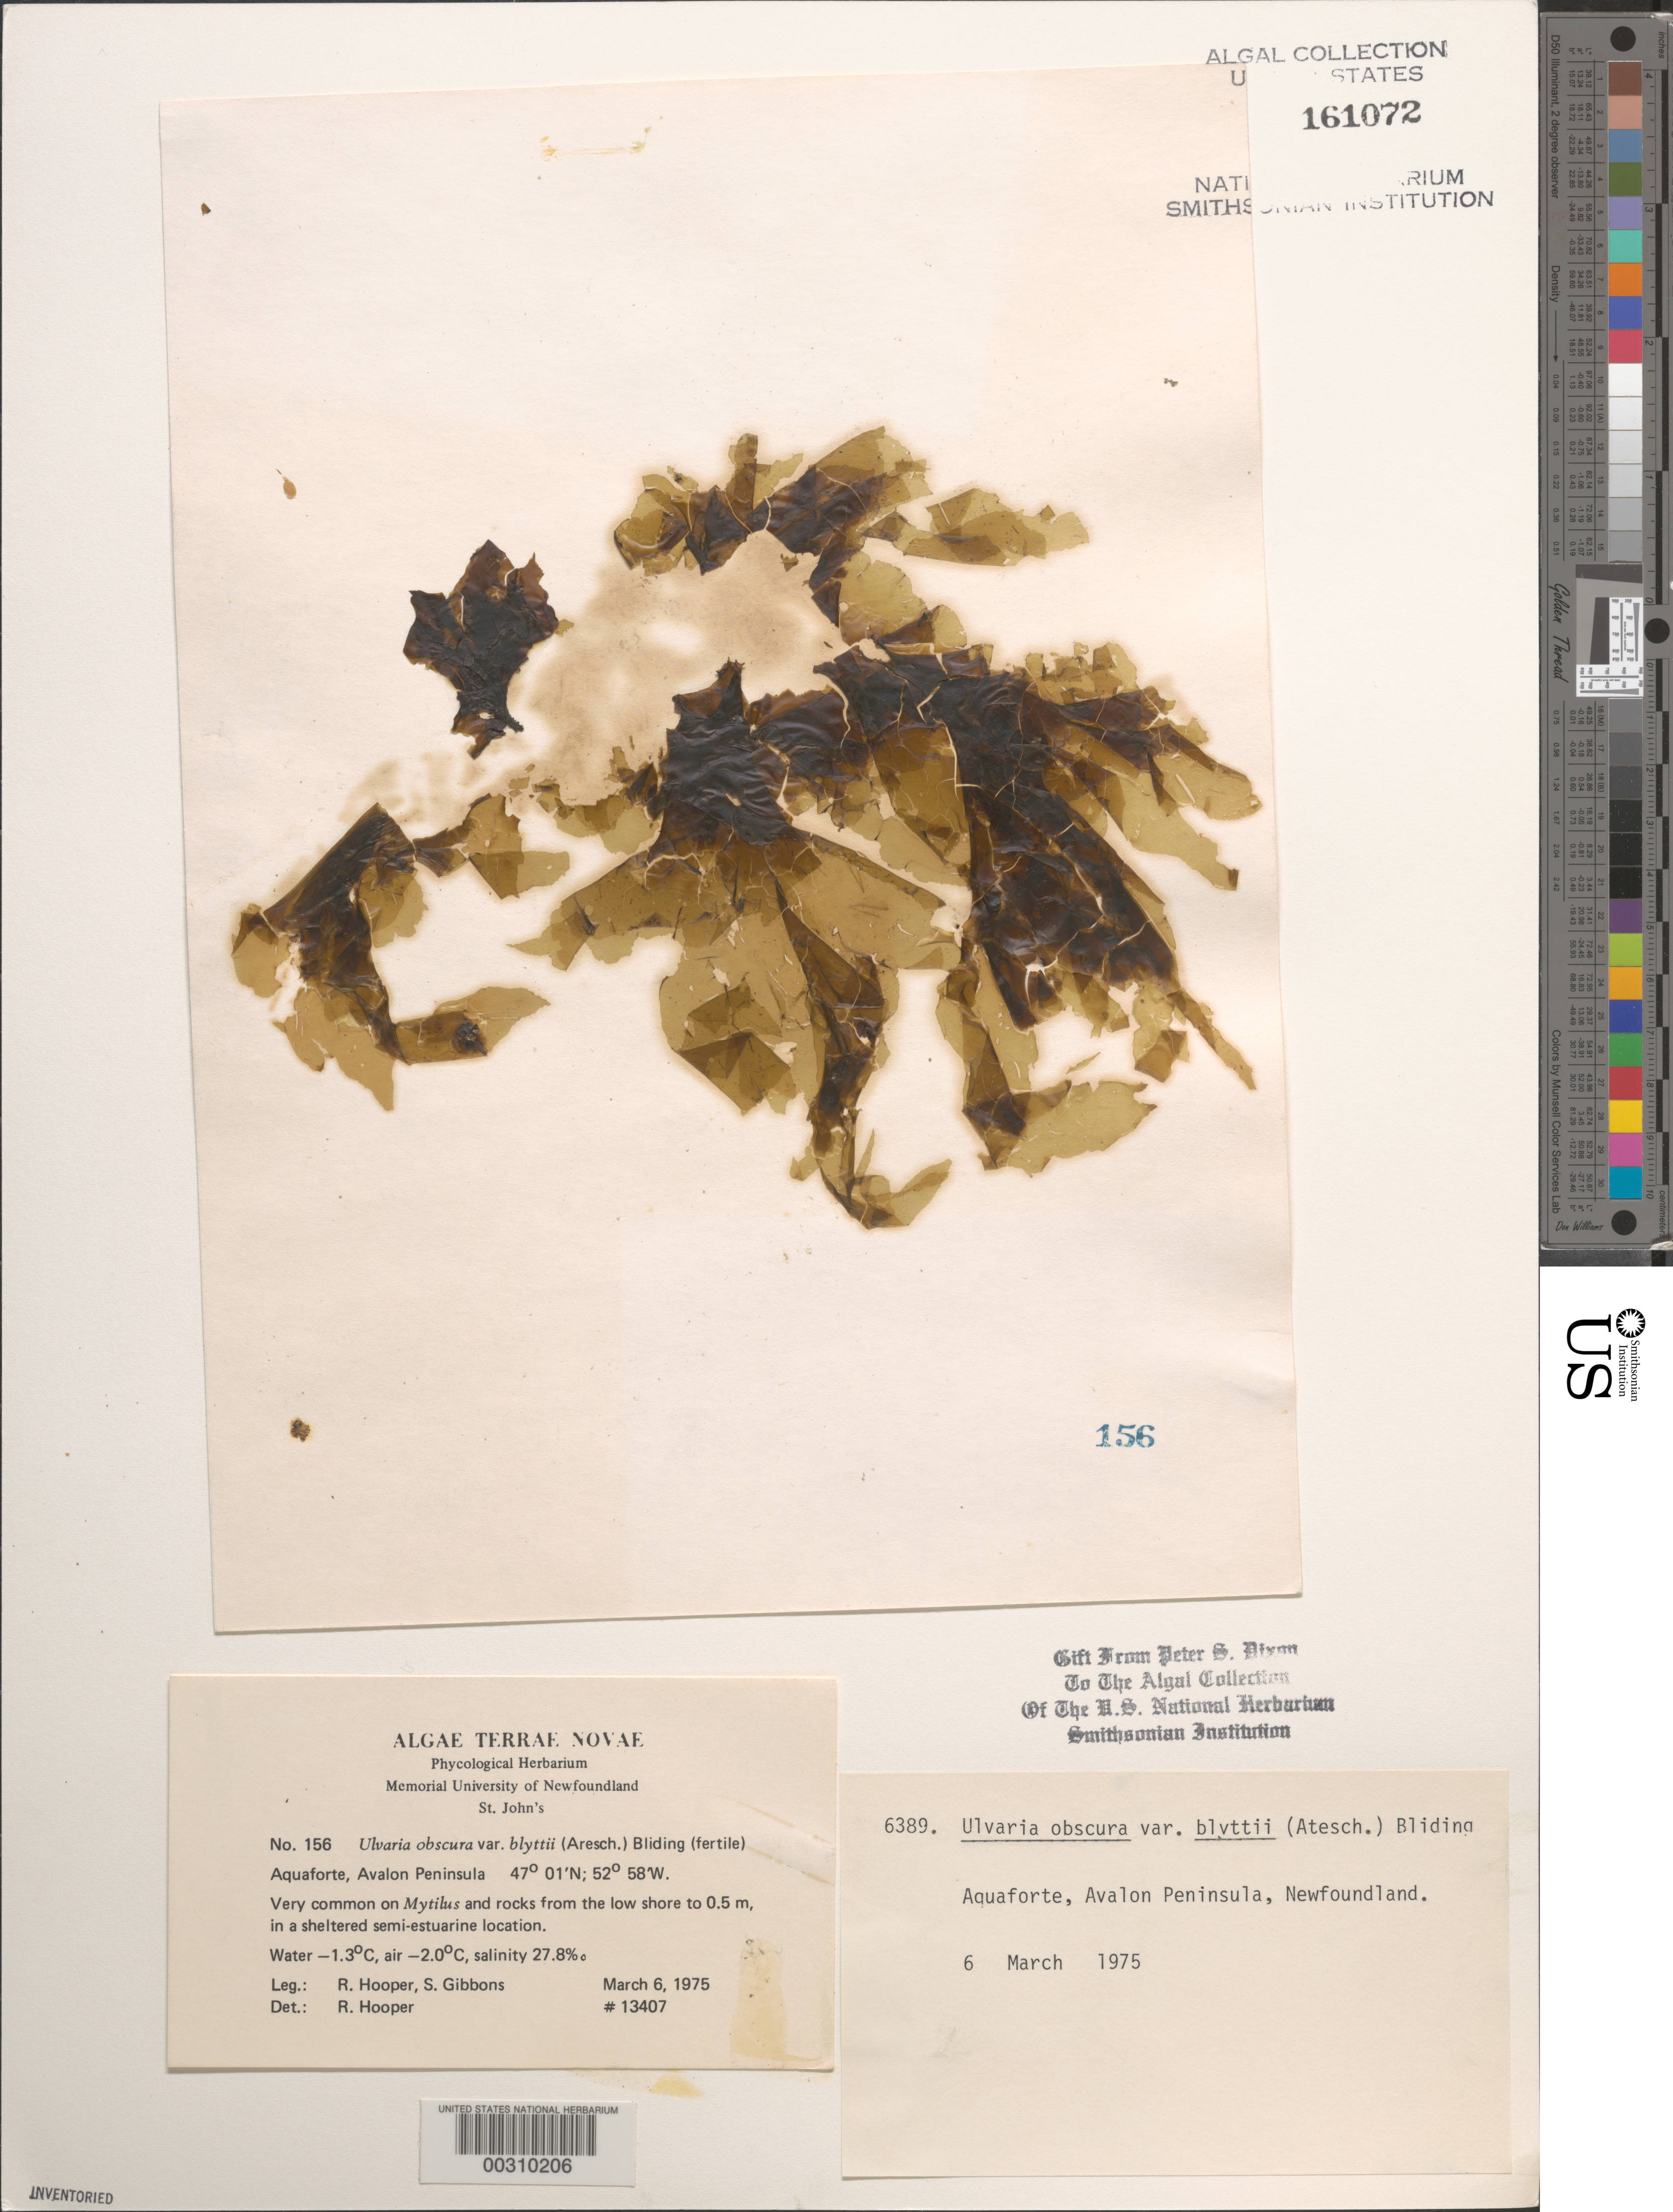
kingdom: Plantae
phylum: Chlorophyta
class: Ulvophyceae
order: Ulvales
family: Ulvaceae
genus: Ulvaria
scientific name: Ulvaria obscura var. blyttii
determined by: Hooper, R. G.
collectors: R. G. Hooper & S. Gibbons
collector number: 13407 & PSD 6389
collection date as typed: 06 Mar 1975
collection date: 1975-03-06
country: Canada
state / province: Newfoundland and Labrador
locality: Aquaforte, Avalon Peninsula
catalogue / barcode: US 161072